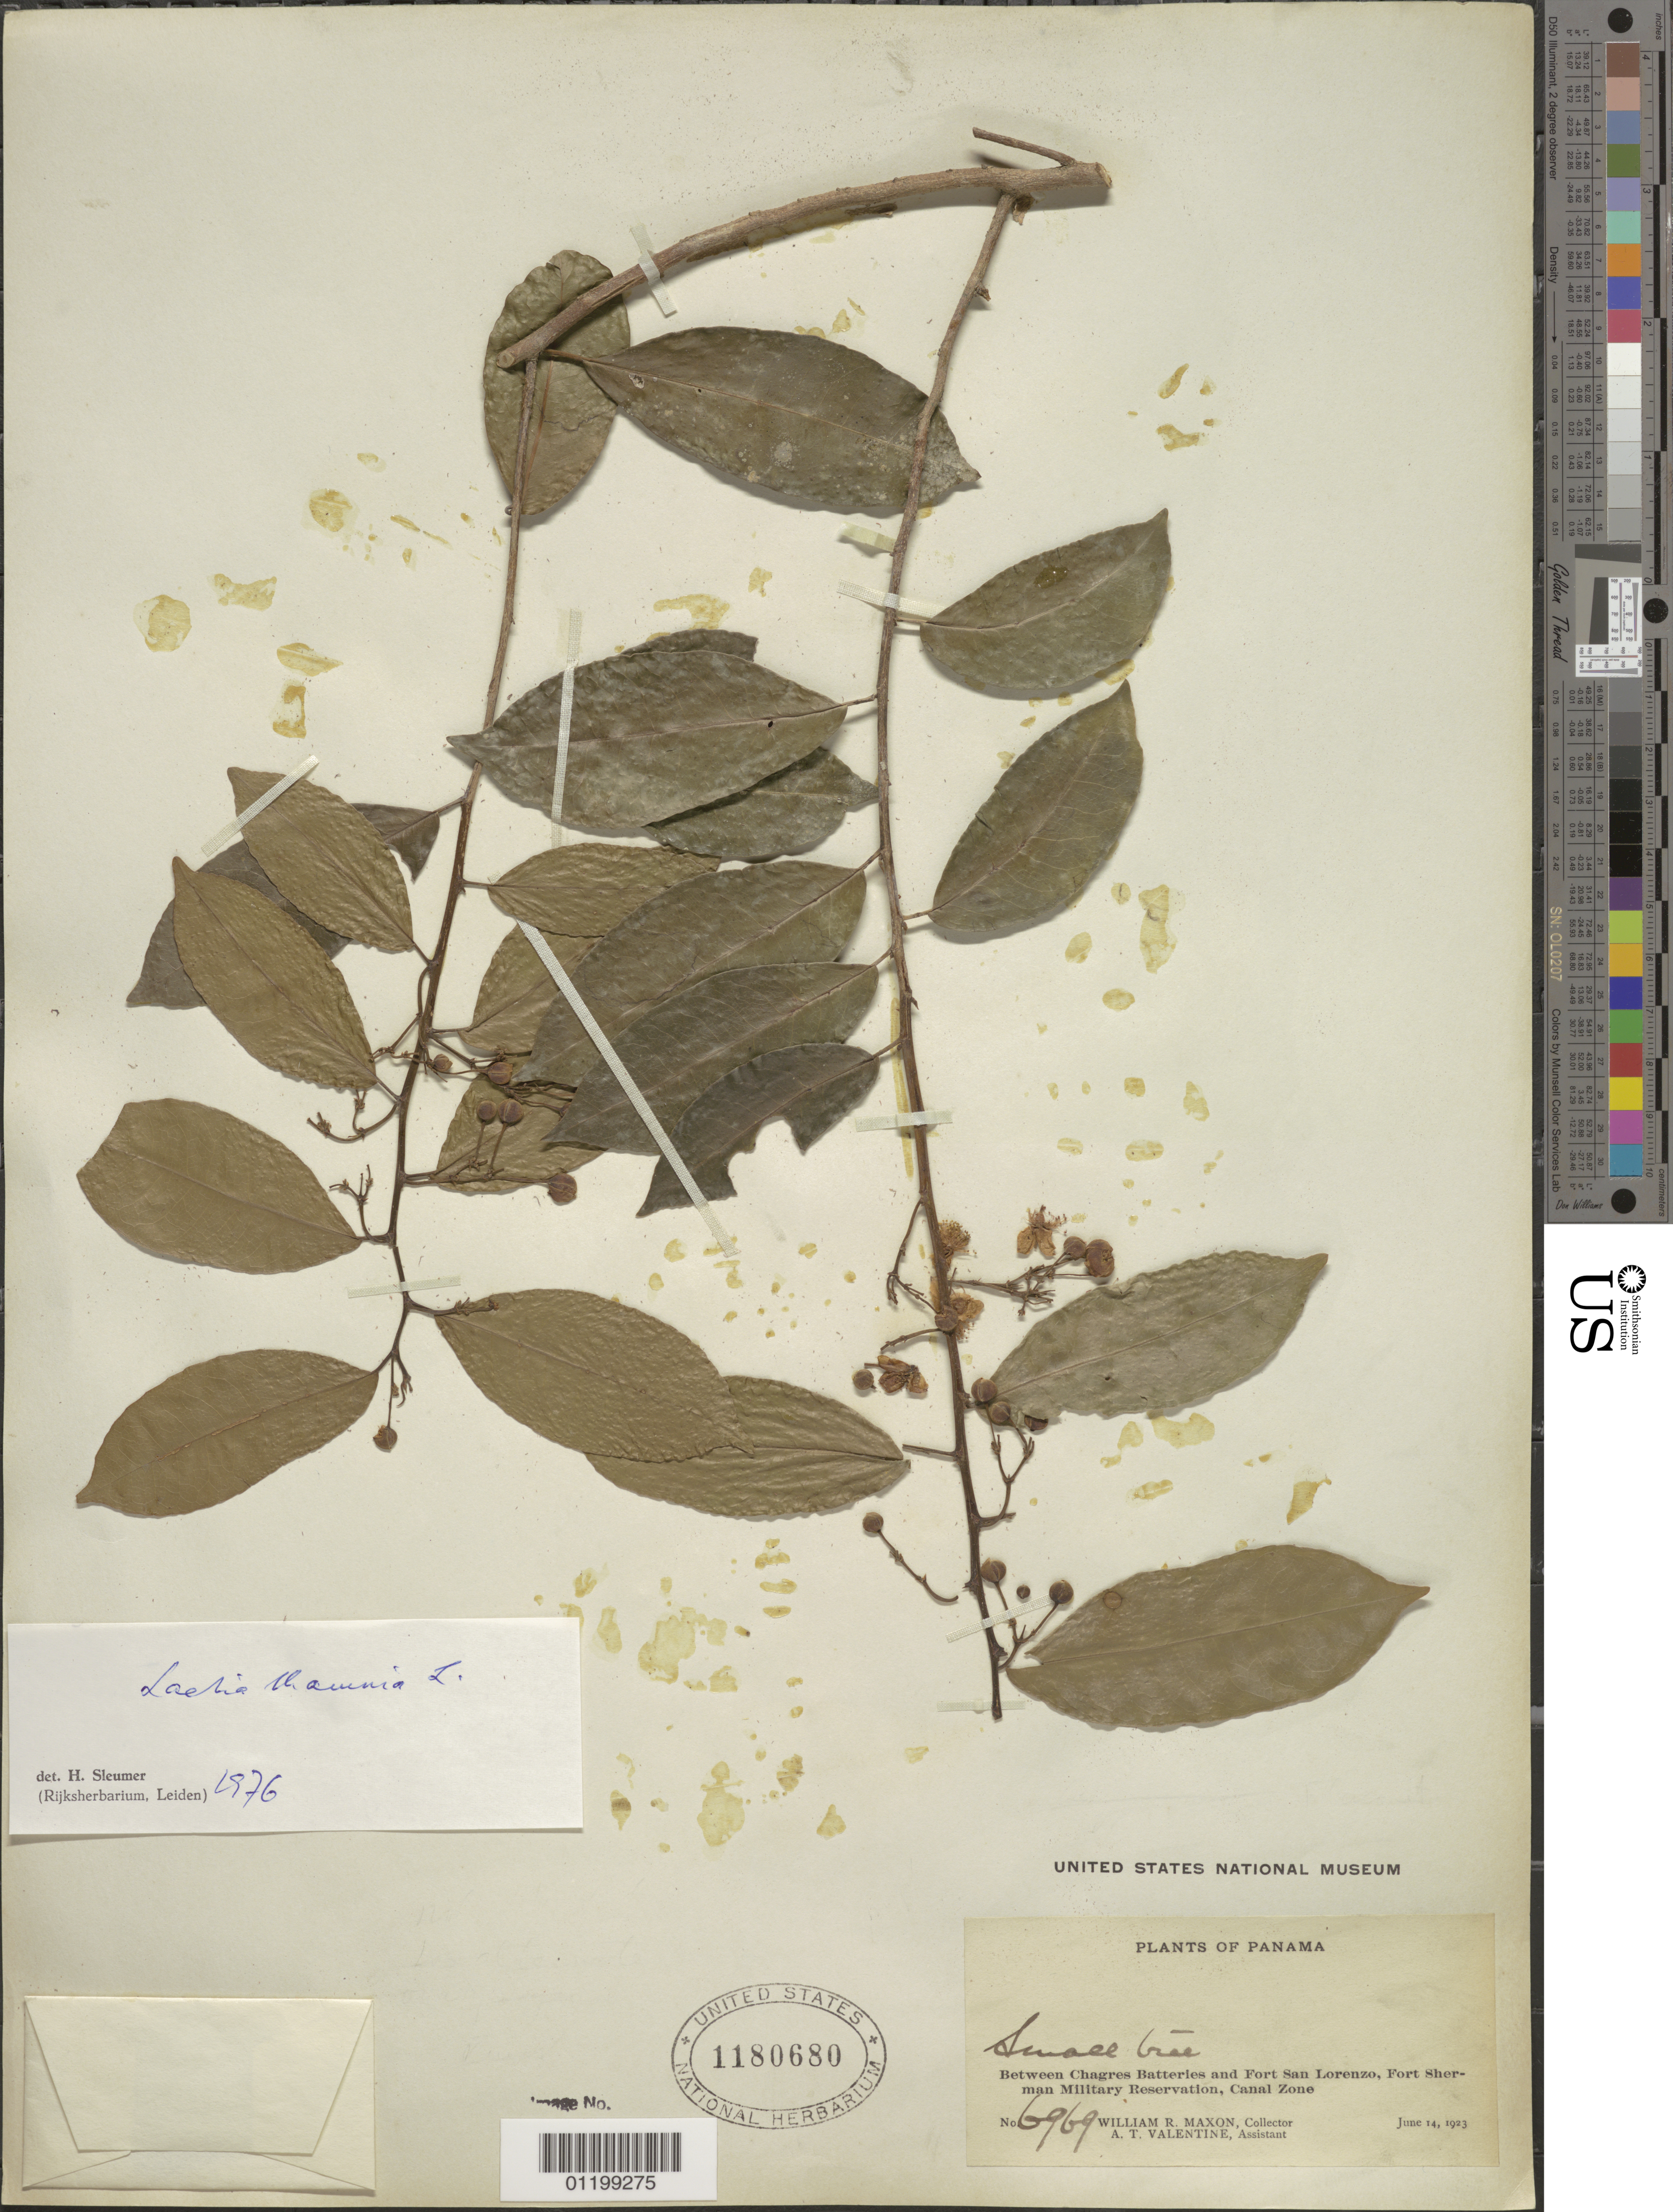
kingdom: Plantae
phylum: Tracheophyta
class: Magnoliopsida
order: Malpighiales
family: Salicaceae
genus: Laetia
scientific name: Laetia thamnia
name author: L.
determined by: Sleumer, H. O.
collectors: W. R. Maxon & A. Valentine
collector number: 6969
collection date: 1923-06-14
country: Panama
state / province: Colón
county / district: Canal Zone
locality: Between Chagres Batteries and Fort San Lorenzo, Fort Sherman Military Reservation.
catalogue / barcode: US 1180680